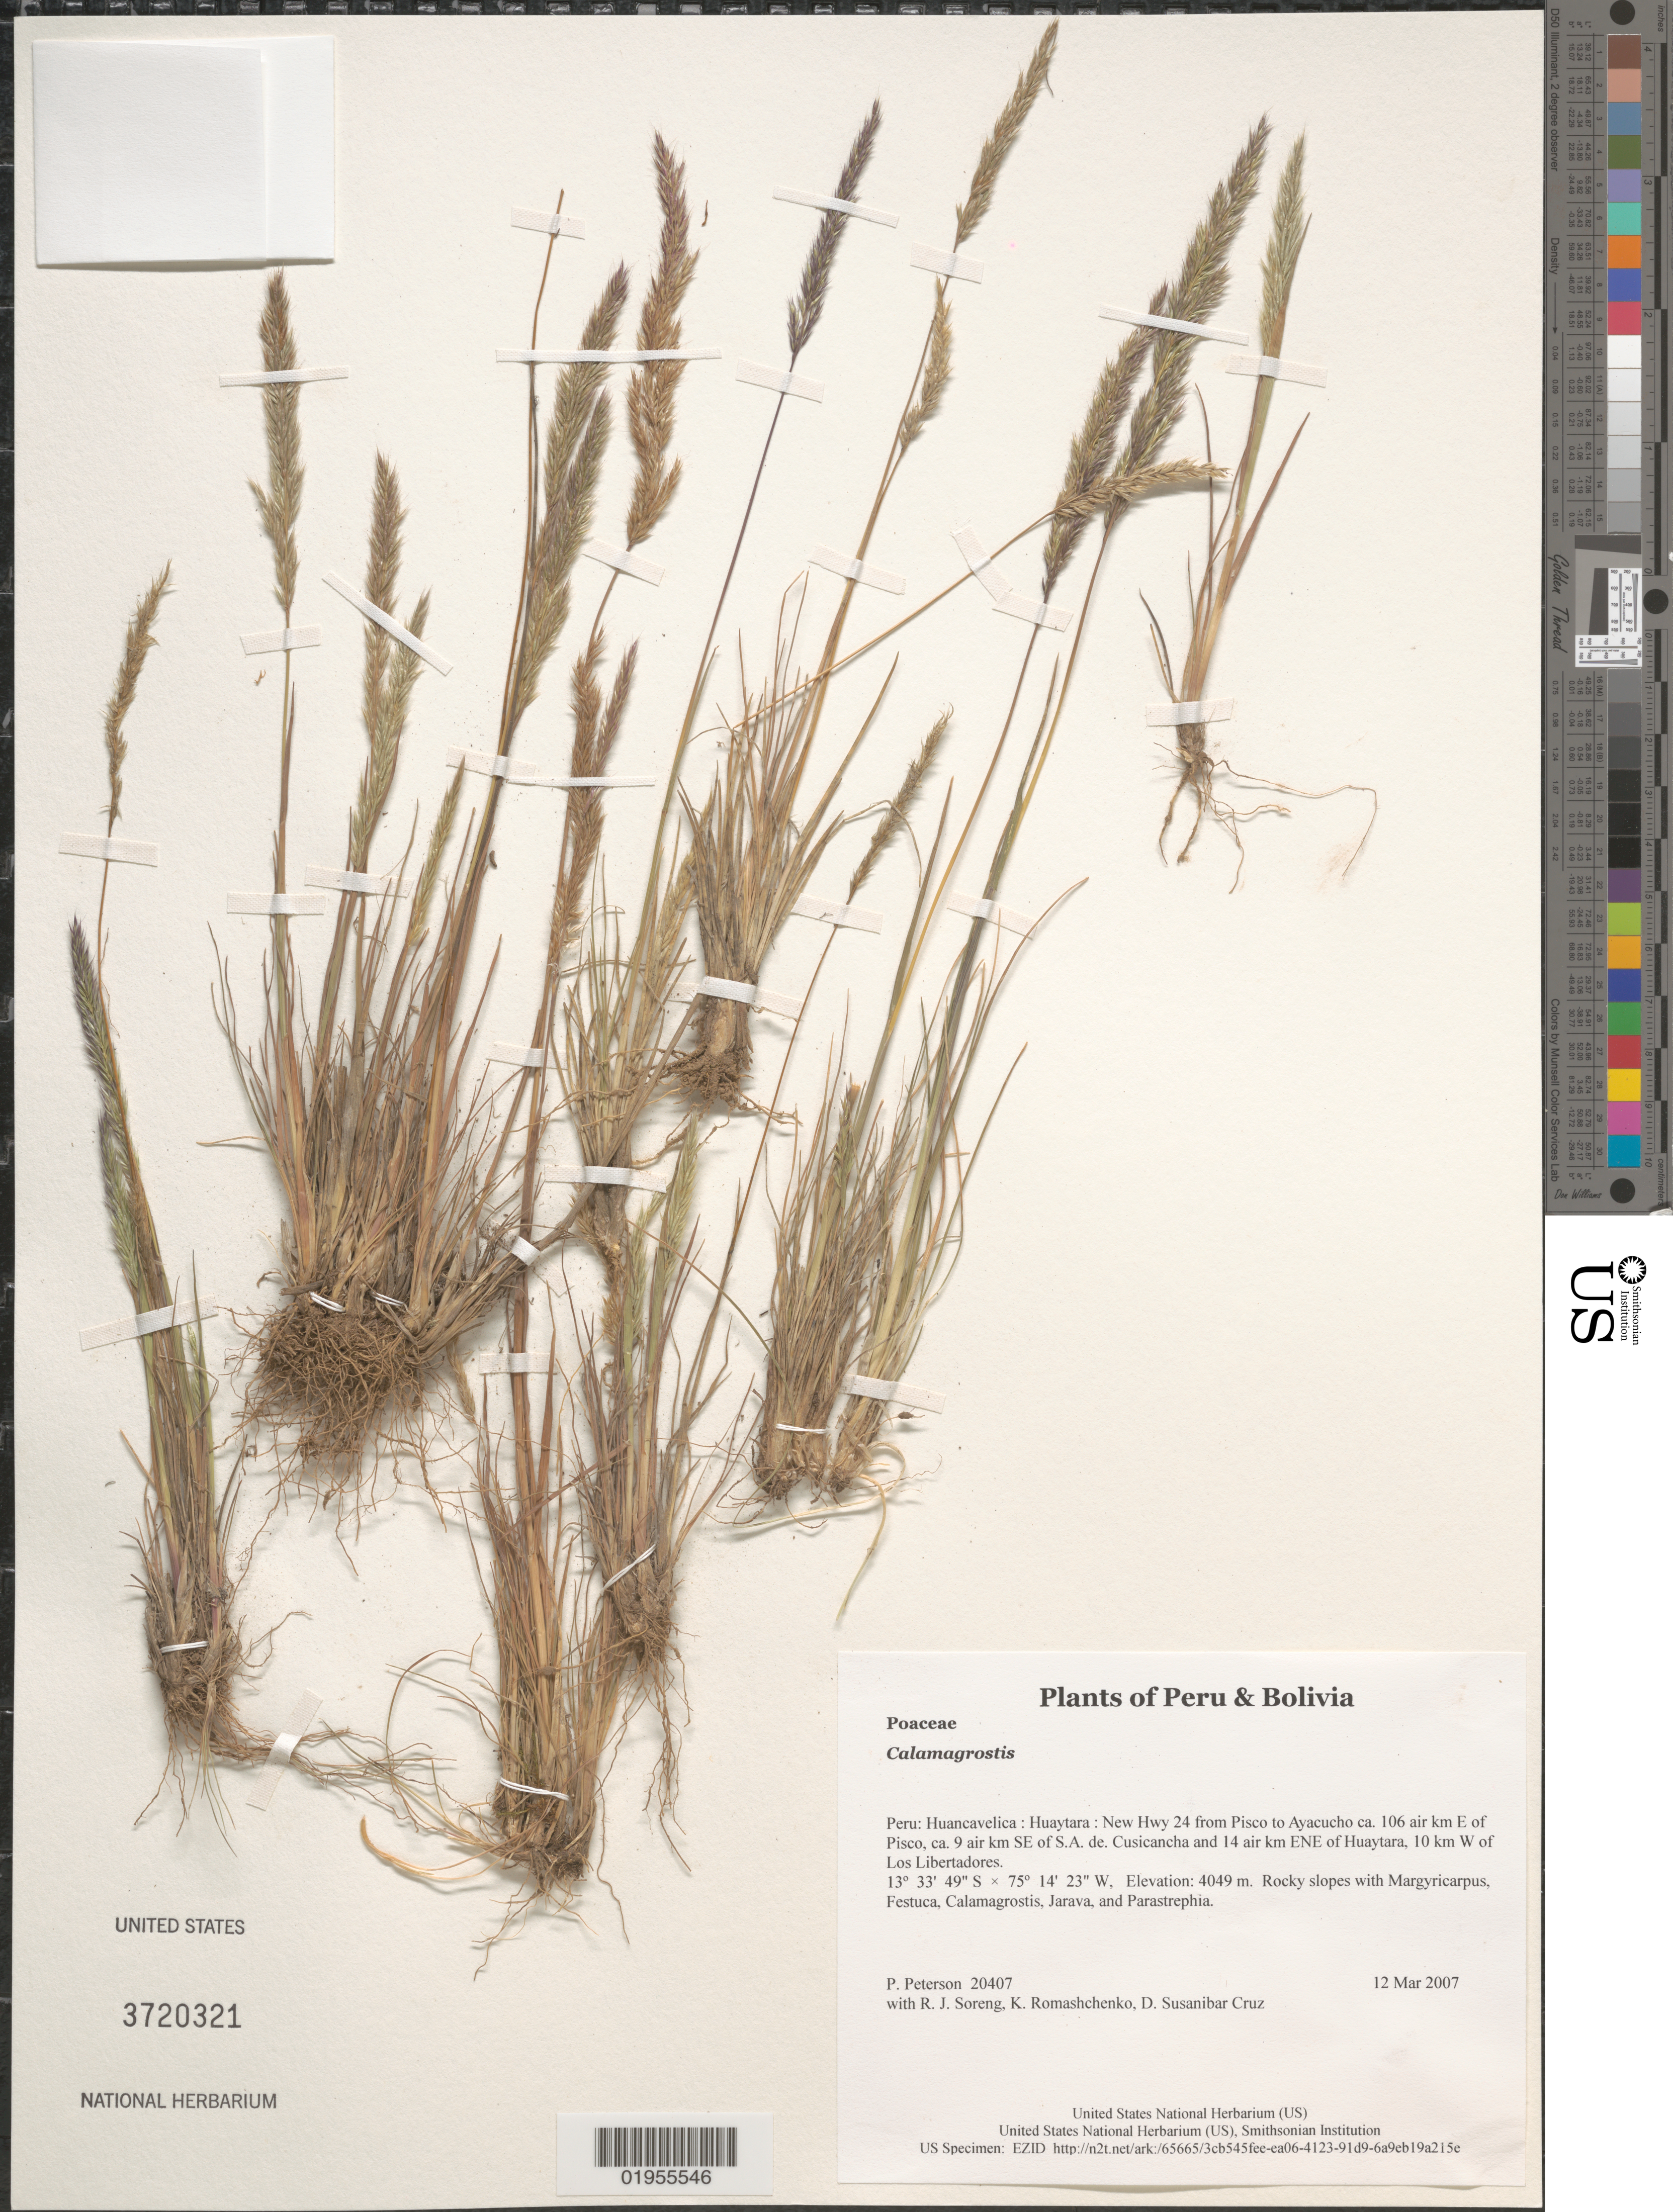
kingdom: Plantae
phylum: Tracheophyta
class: Liliopsida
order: Poales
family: Poaceae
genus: Calamagrostis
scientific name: Calamagrostis sp.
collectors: P. M. Peterson, R. J. Soreng, K. Romashchenko & D. Susanibar Cruz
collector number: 20407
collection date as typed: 12 Mar 2007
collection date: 2007-03-12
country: Peru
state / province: Huancavelica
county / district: Huaytara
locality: New Hwy 24 from Pisco to Ayacucho ca. 106 air km E of Pisco, ca. 9 air km SE of S.A. de. Cusicancha and 14 air km ENE of Huaytara, 10 km W of Los Libertadores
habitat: Rocky slopes with Margyricarpus, Festuca, Calamagrostis, Jarava, and Parastrephia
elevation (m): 4049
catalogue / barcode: US 3720321